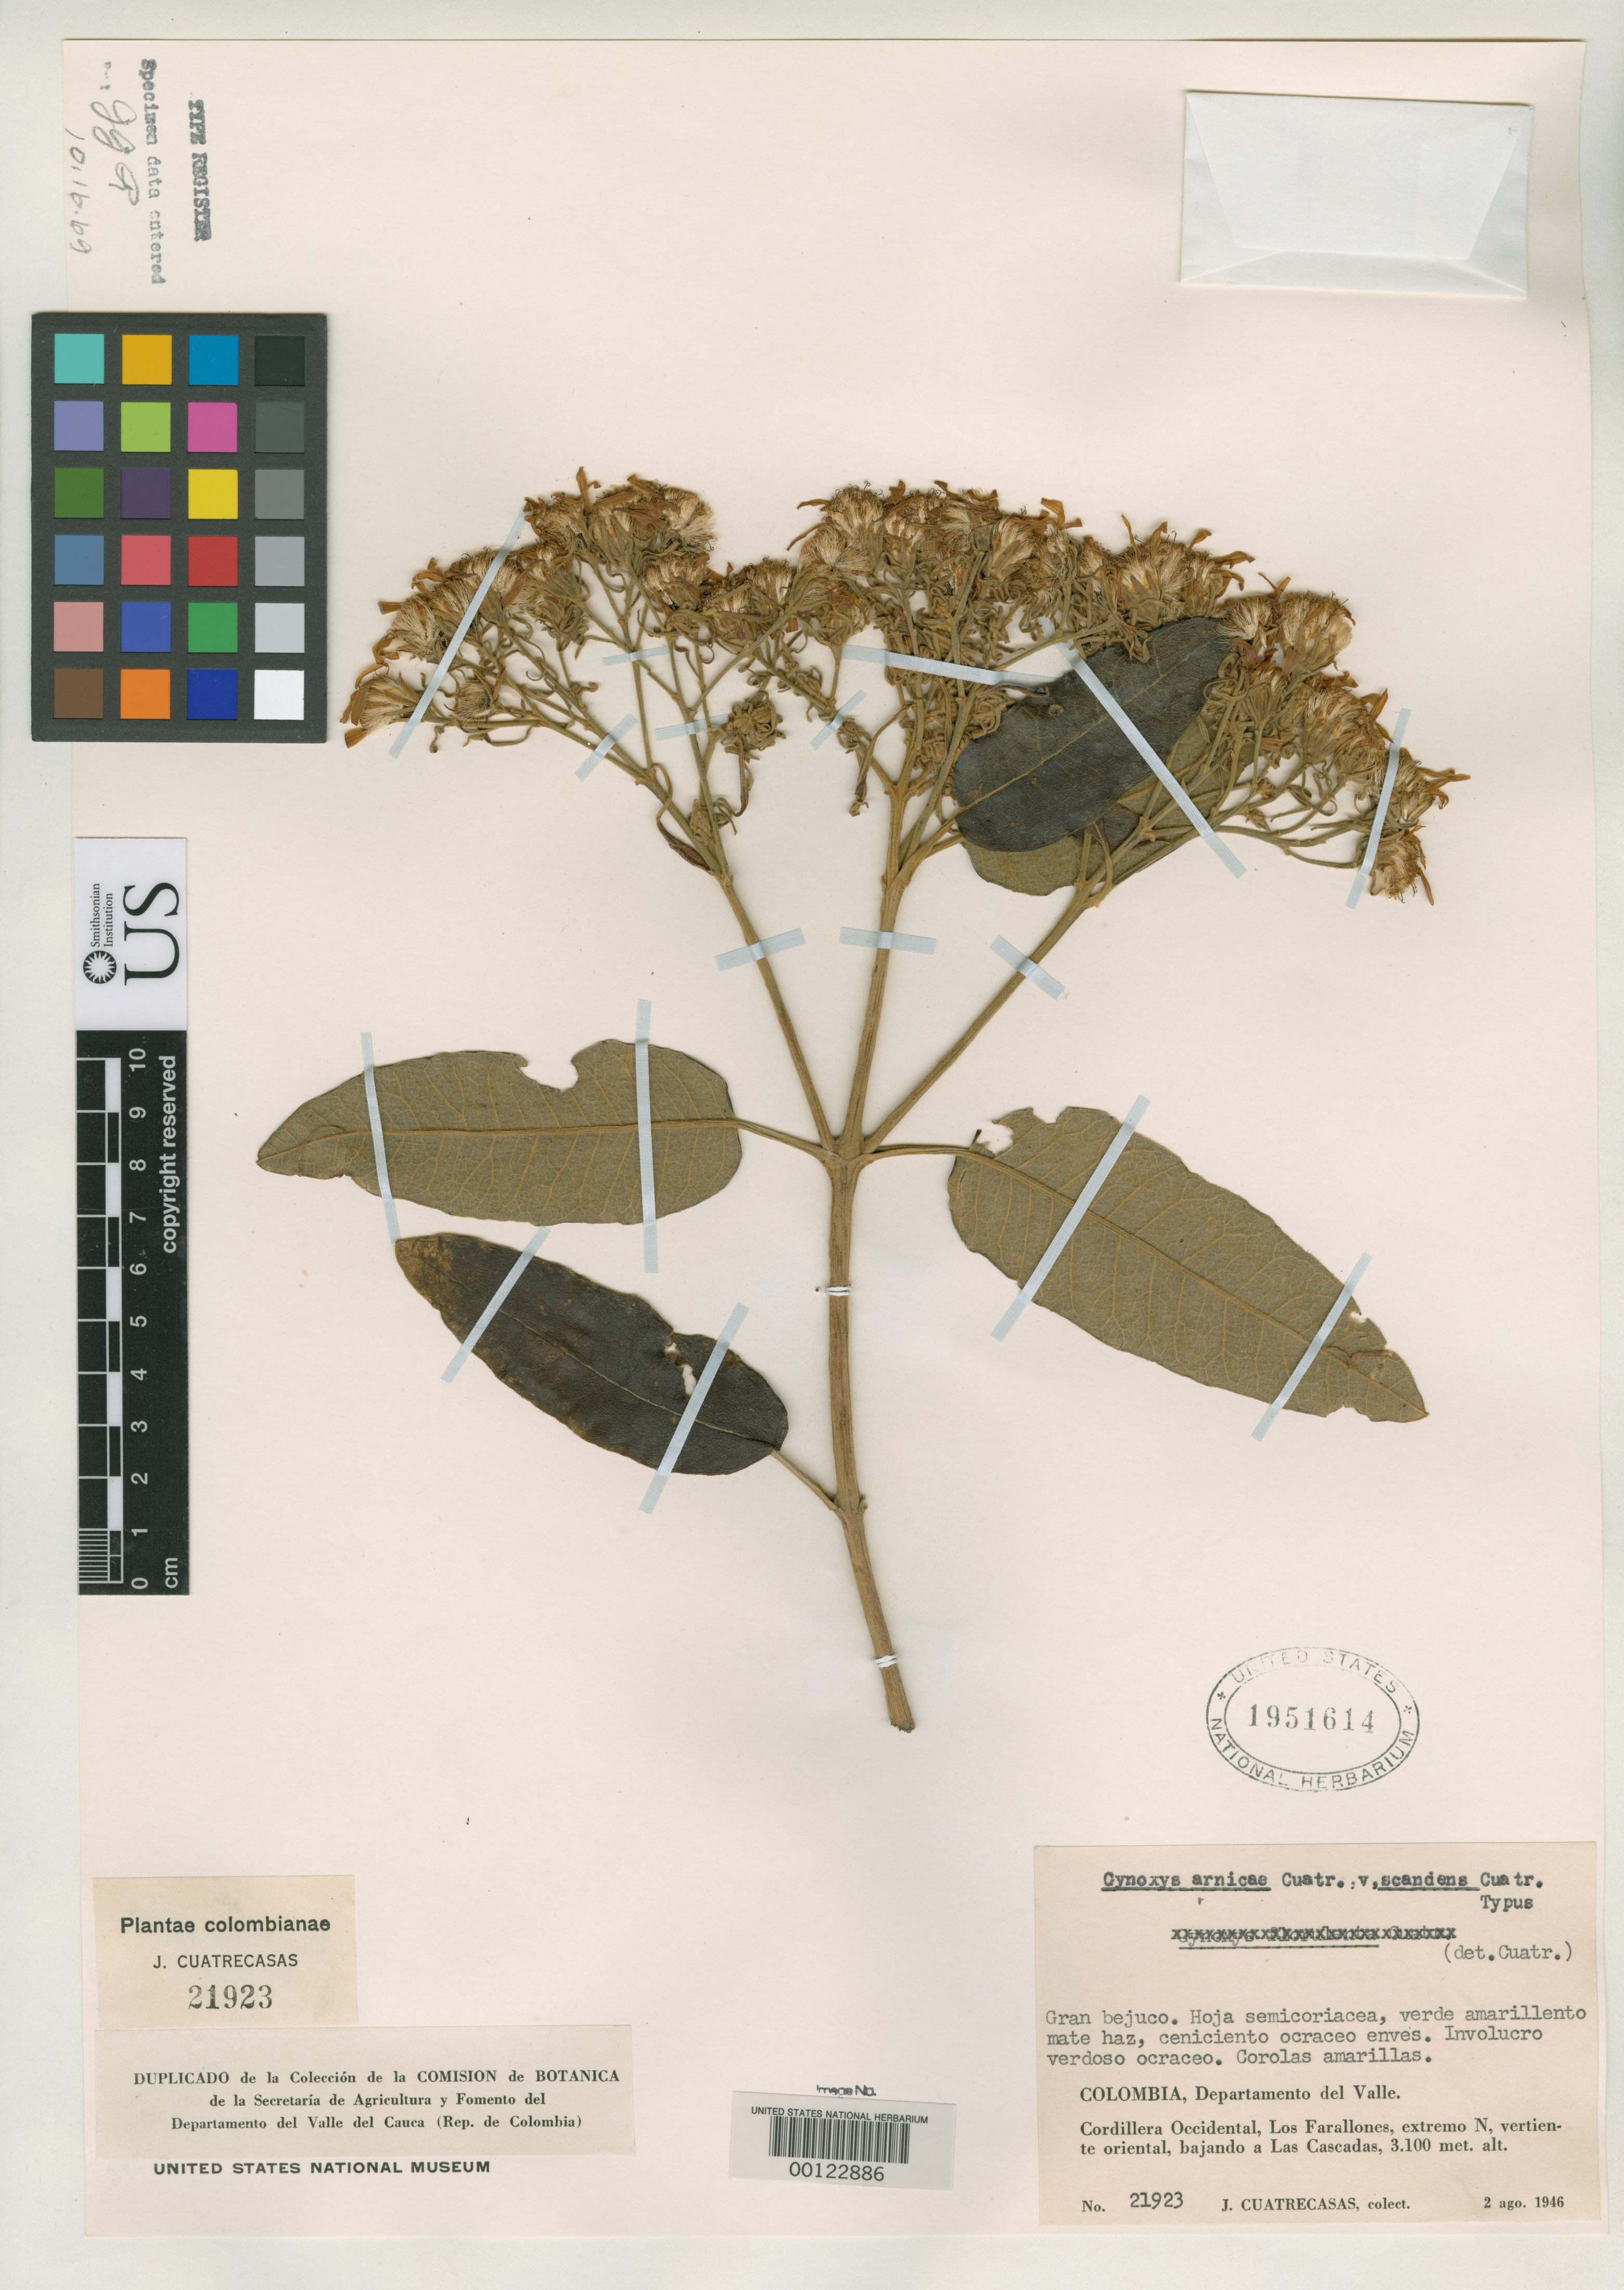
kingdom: Plantae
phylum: Tracheophyta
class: Magnoliopsida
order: Asterales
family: Asteraceae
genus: Gynoxys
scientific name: Gynoxys arnicae var. scandens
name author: Cuatrec.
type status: Isotype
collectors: J. Cuatrecasas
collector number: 21923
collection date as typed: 03 Aug 1946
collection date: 1946-08-03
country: Colombia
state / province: Valle del Cauca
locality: Los Farallones, extremo N Bajando a Las Cascadas, Cordillera Occidental.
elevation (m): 3100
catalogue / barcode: US 1951614